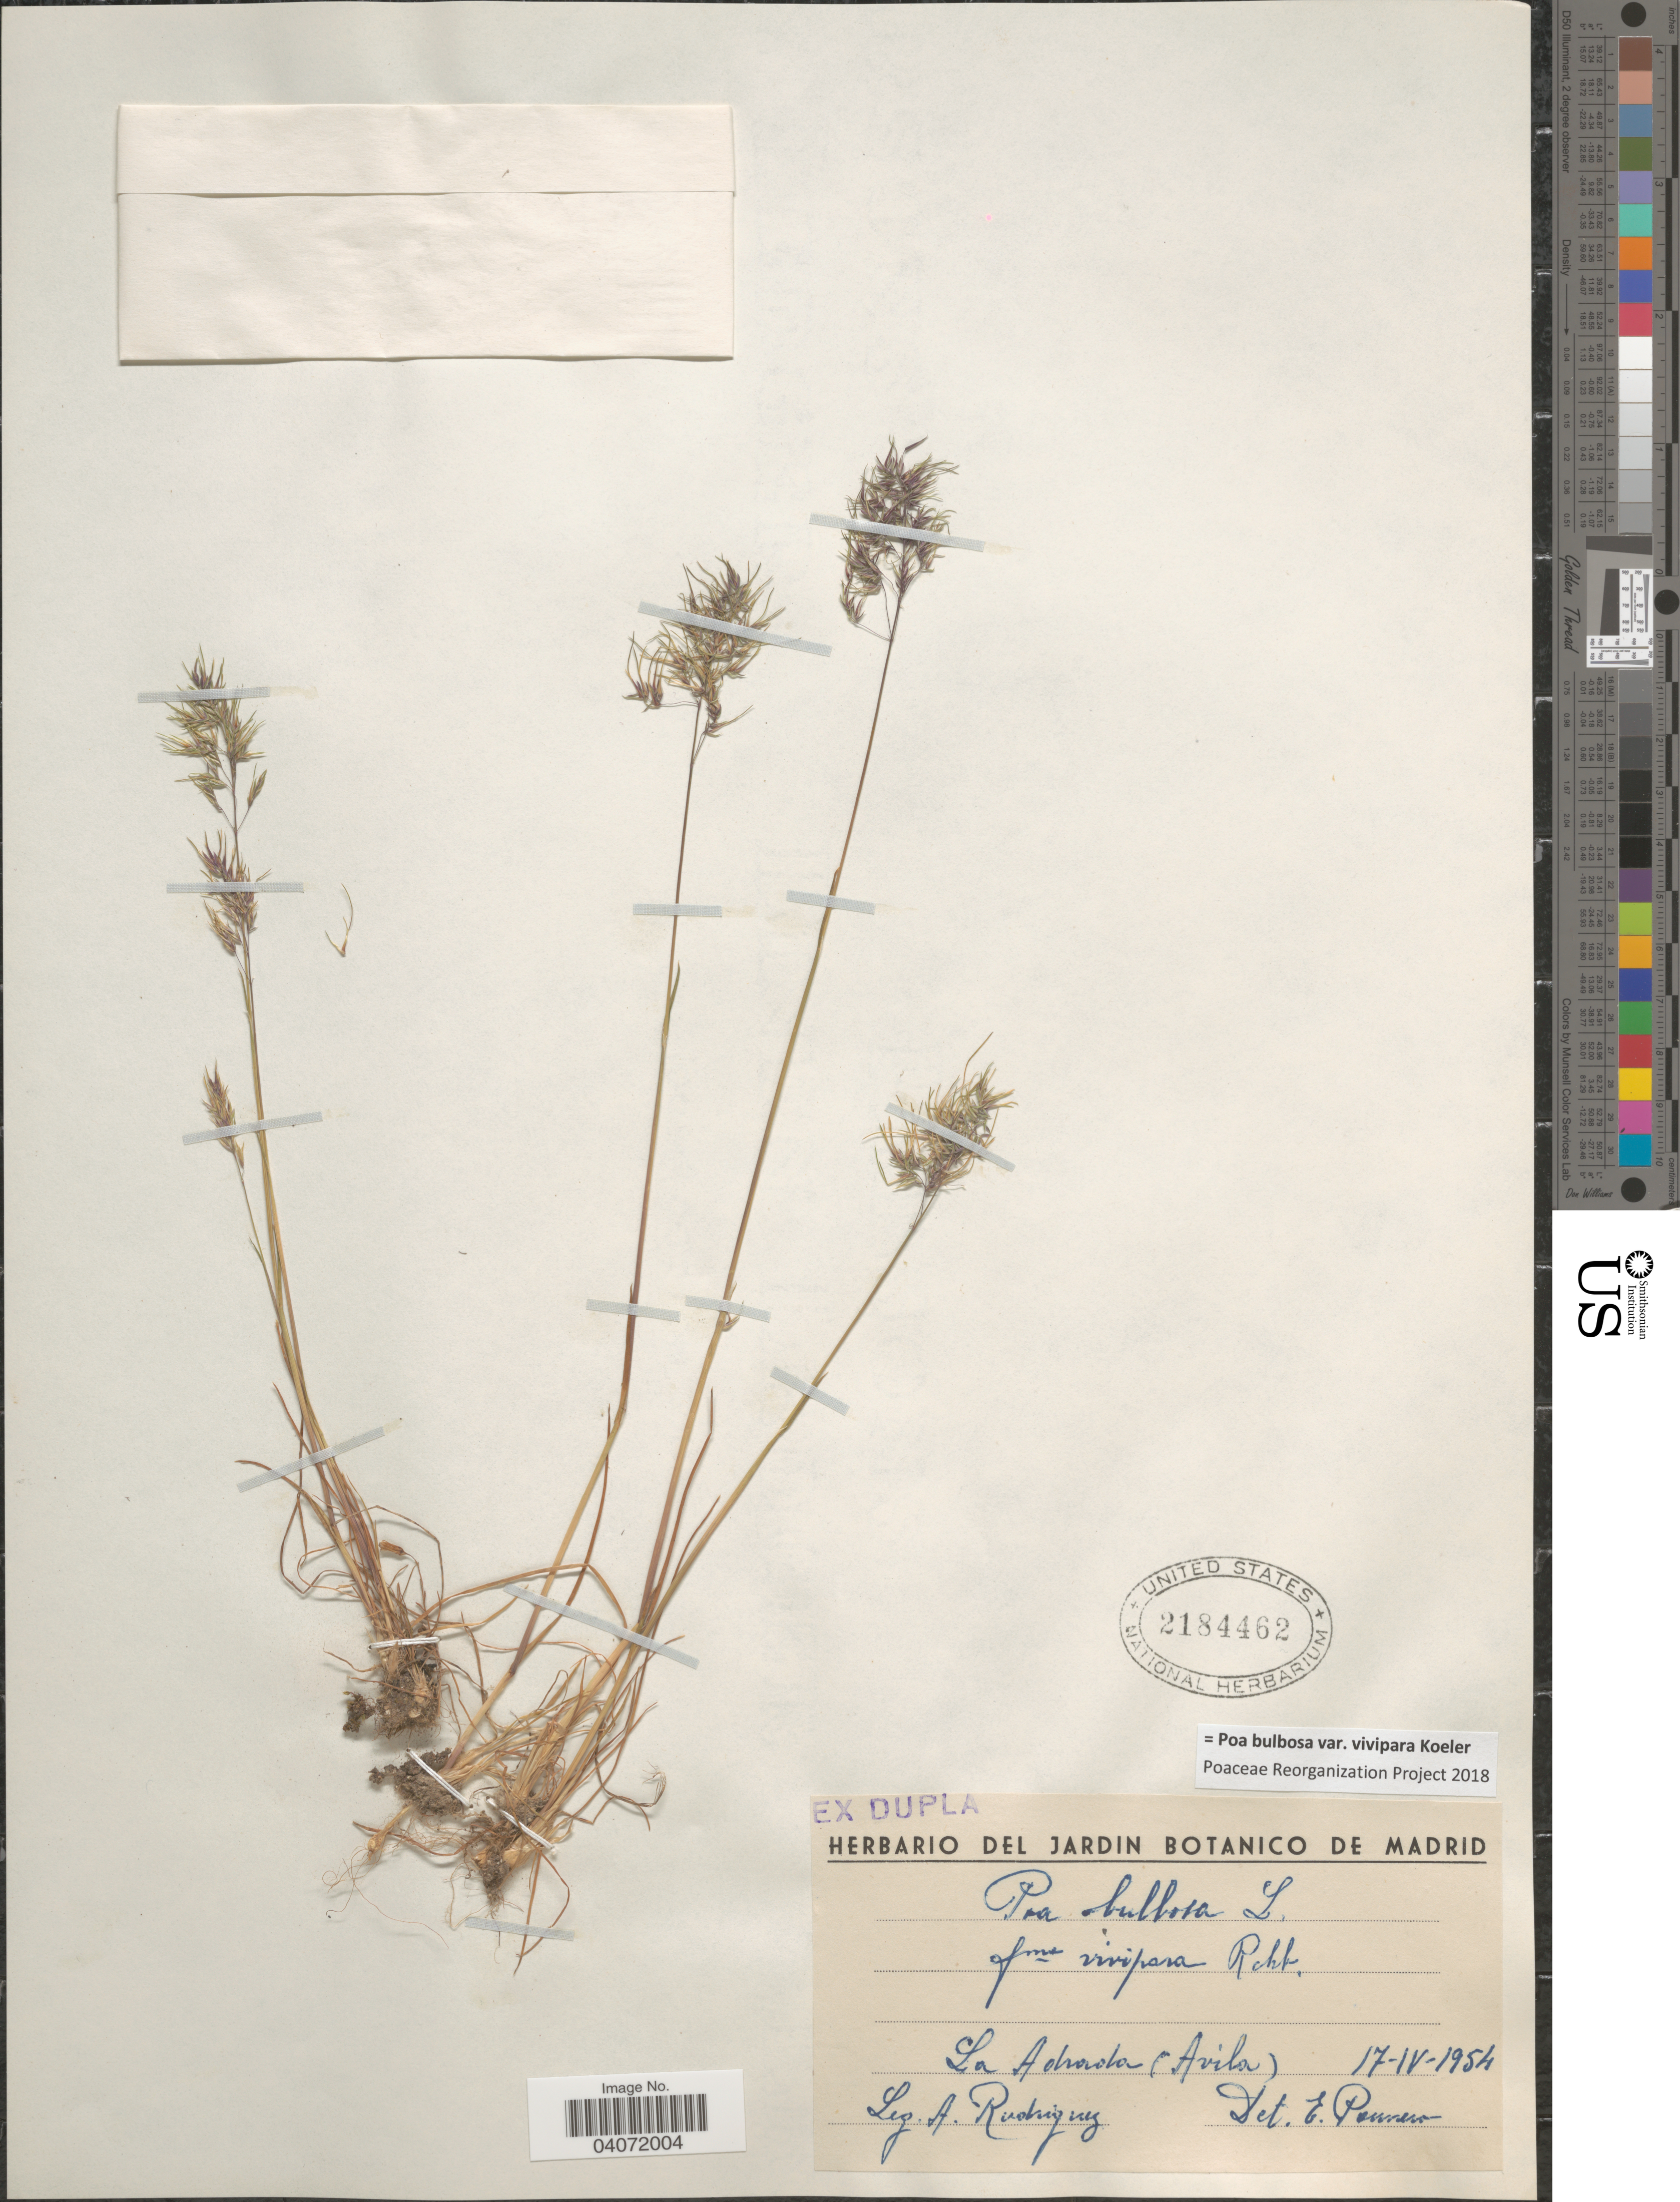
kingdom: Plantae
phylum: Tracheophyta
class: Liliopsida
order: Poales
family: Poaceae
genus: Poa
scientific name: Poa bulbosa subsp. bulbosa var. vivipara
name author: Koeler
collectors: A. Rodriquez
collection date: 1954-04-17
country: Spain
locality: La Adrada (Avila).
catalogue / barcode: US 2184462